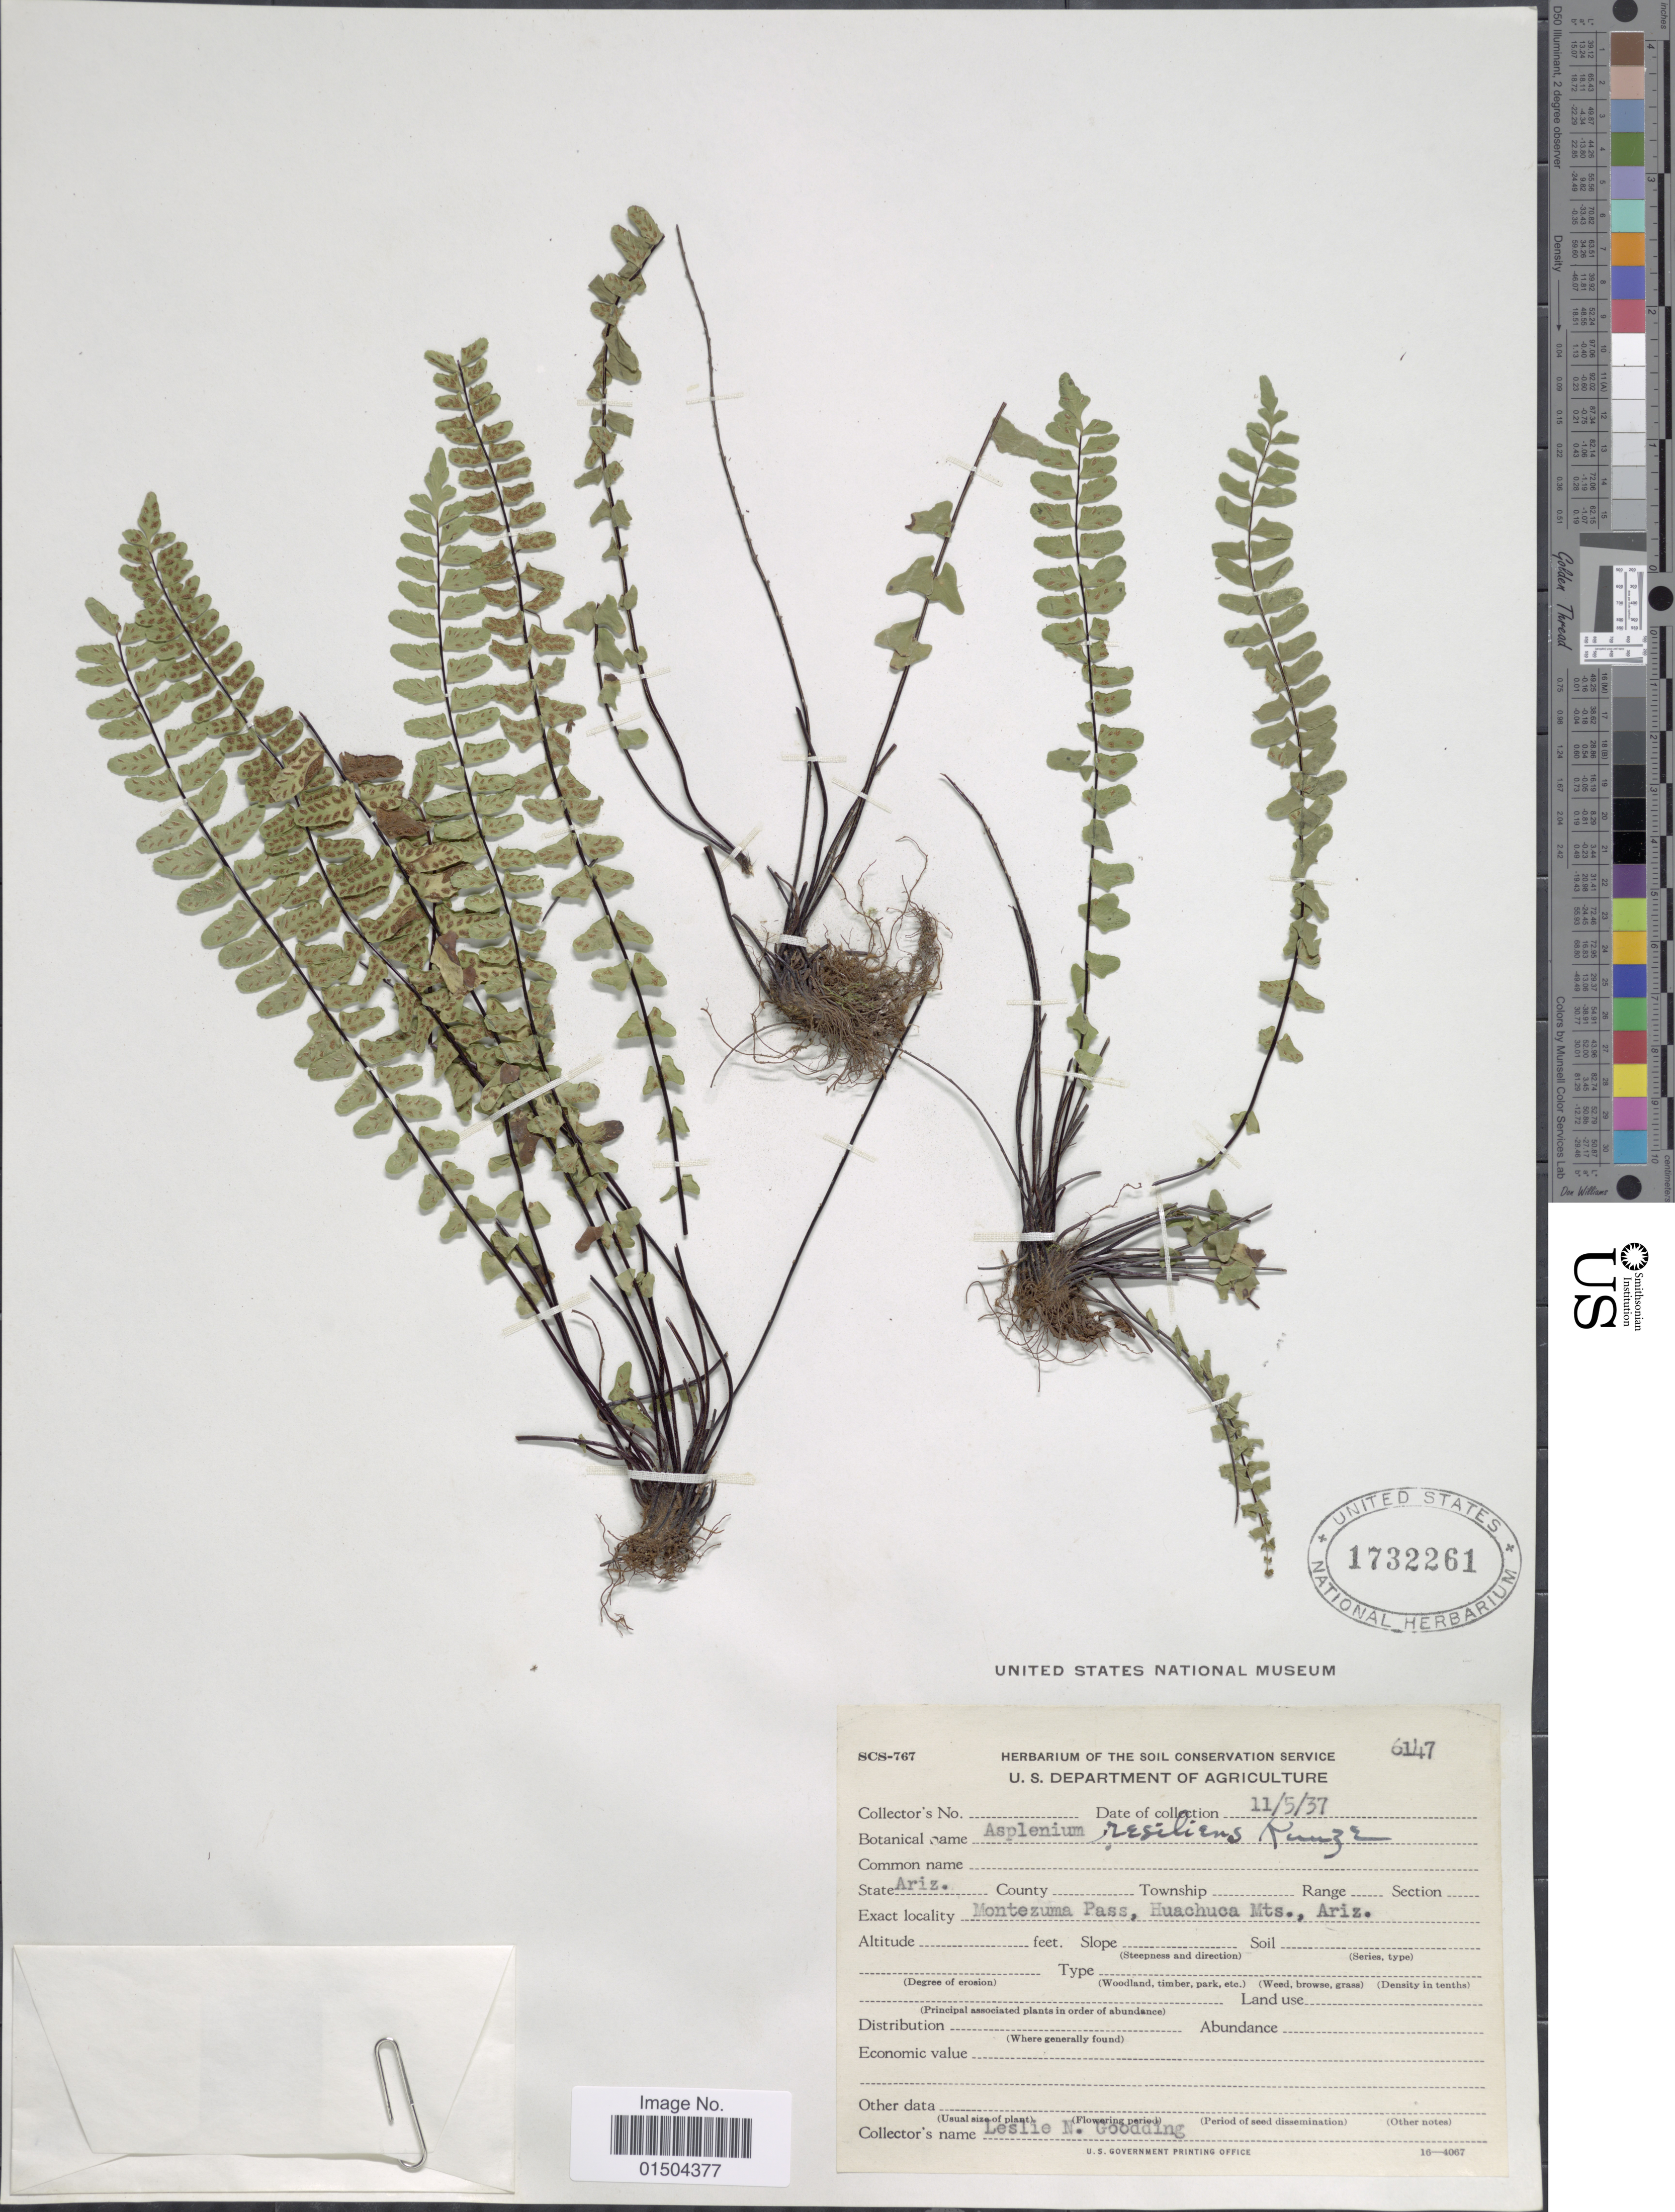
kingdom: Plantae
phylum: Tracheophyta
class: Polypodiopsida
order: Polypodiales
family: Aspleniaceae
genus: Asplenium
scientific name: Asplenium resiliens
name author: Kunze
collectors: L. N. Goodding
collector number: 6147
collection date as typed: Transcribed d/m/y: 5/11/37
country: United States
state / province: Arizona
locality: Montezuma Pass, Huachuca Mts.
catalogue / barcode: US 1732261